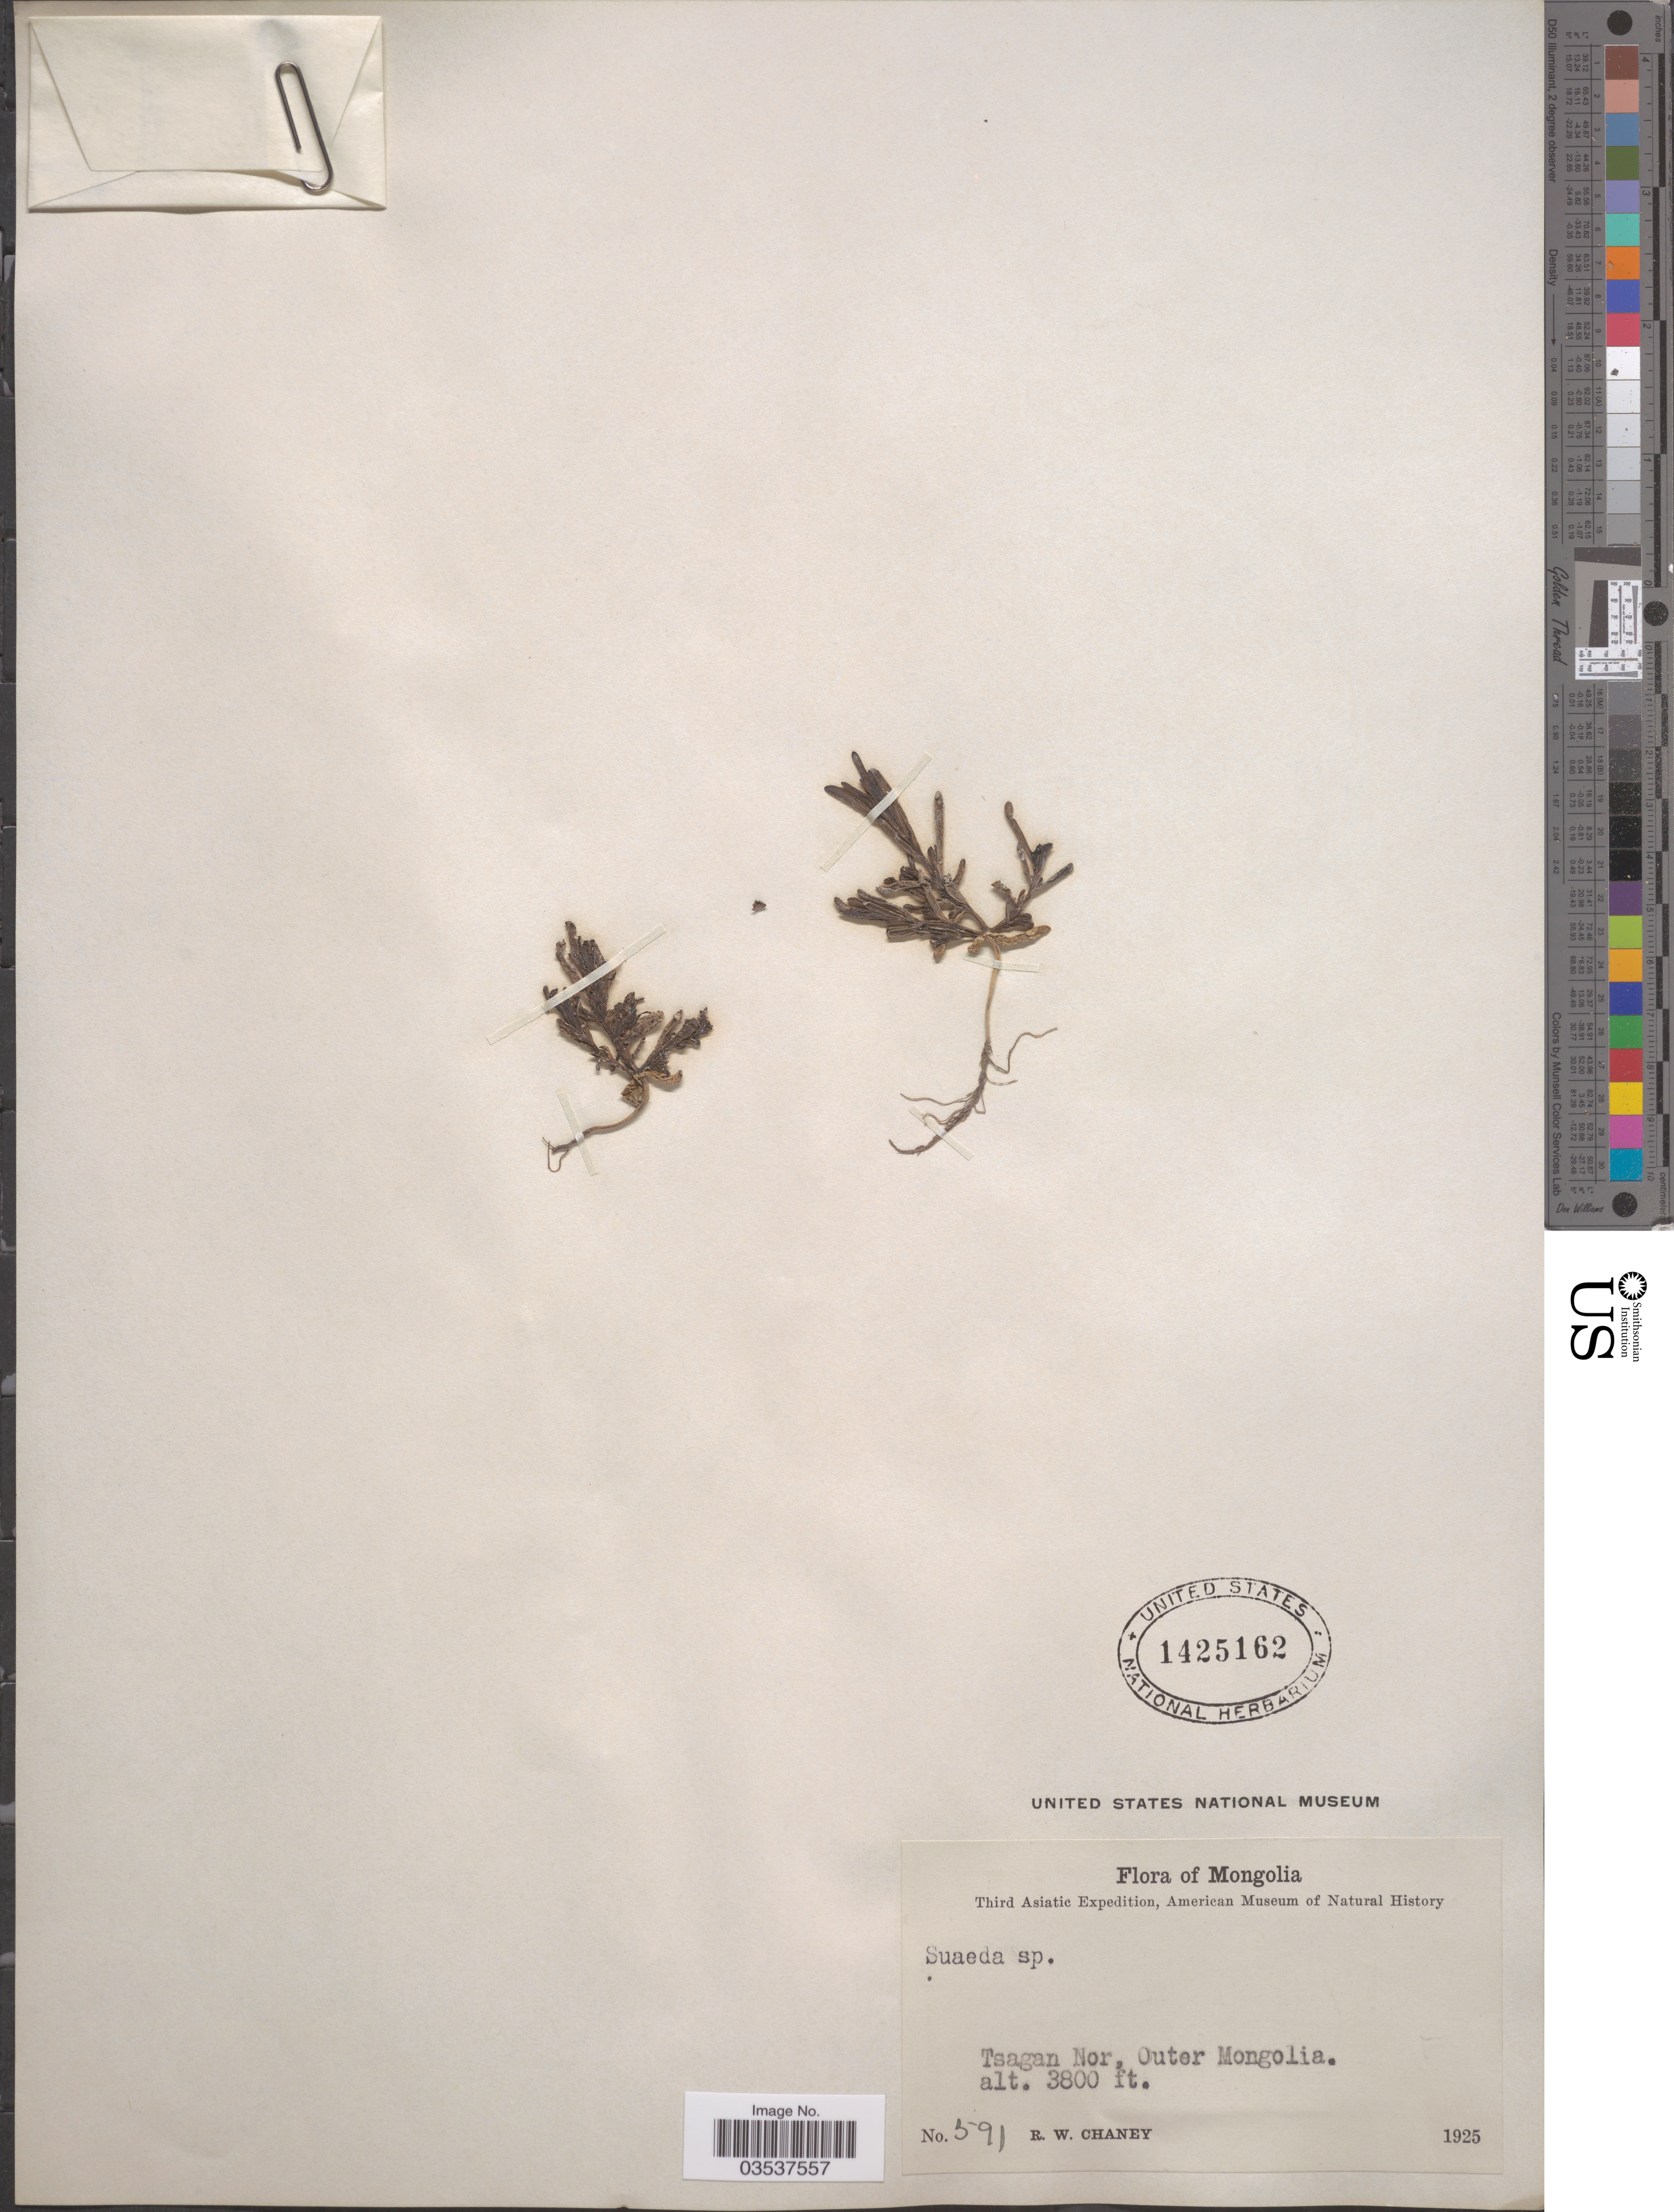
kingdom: Plantae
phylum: Tracheophyta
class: Magnoliopsida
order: Caryophyllales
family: Amaranthaceae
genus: Suaeda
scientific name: Suaeda sp.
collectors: R. Chaney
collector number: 591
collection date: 1925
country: Mongolia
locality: Tsagan Nor, Outer Mongolia.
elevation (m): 1158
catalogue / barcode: US 1425162